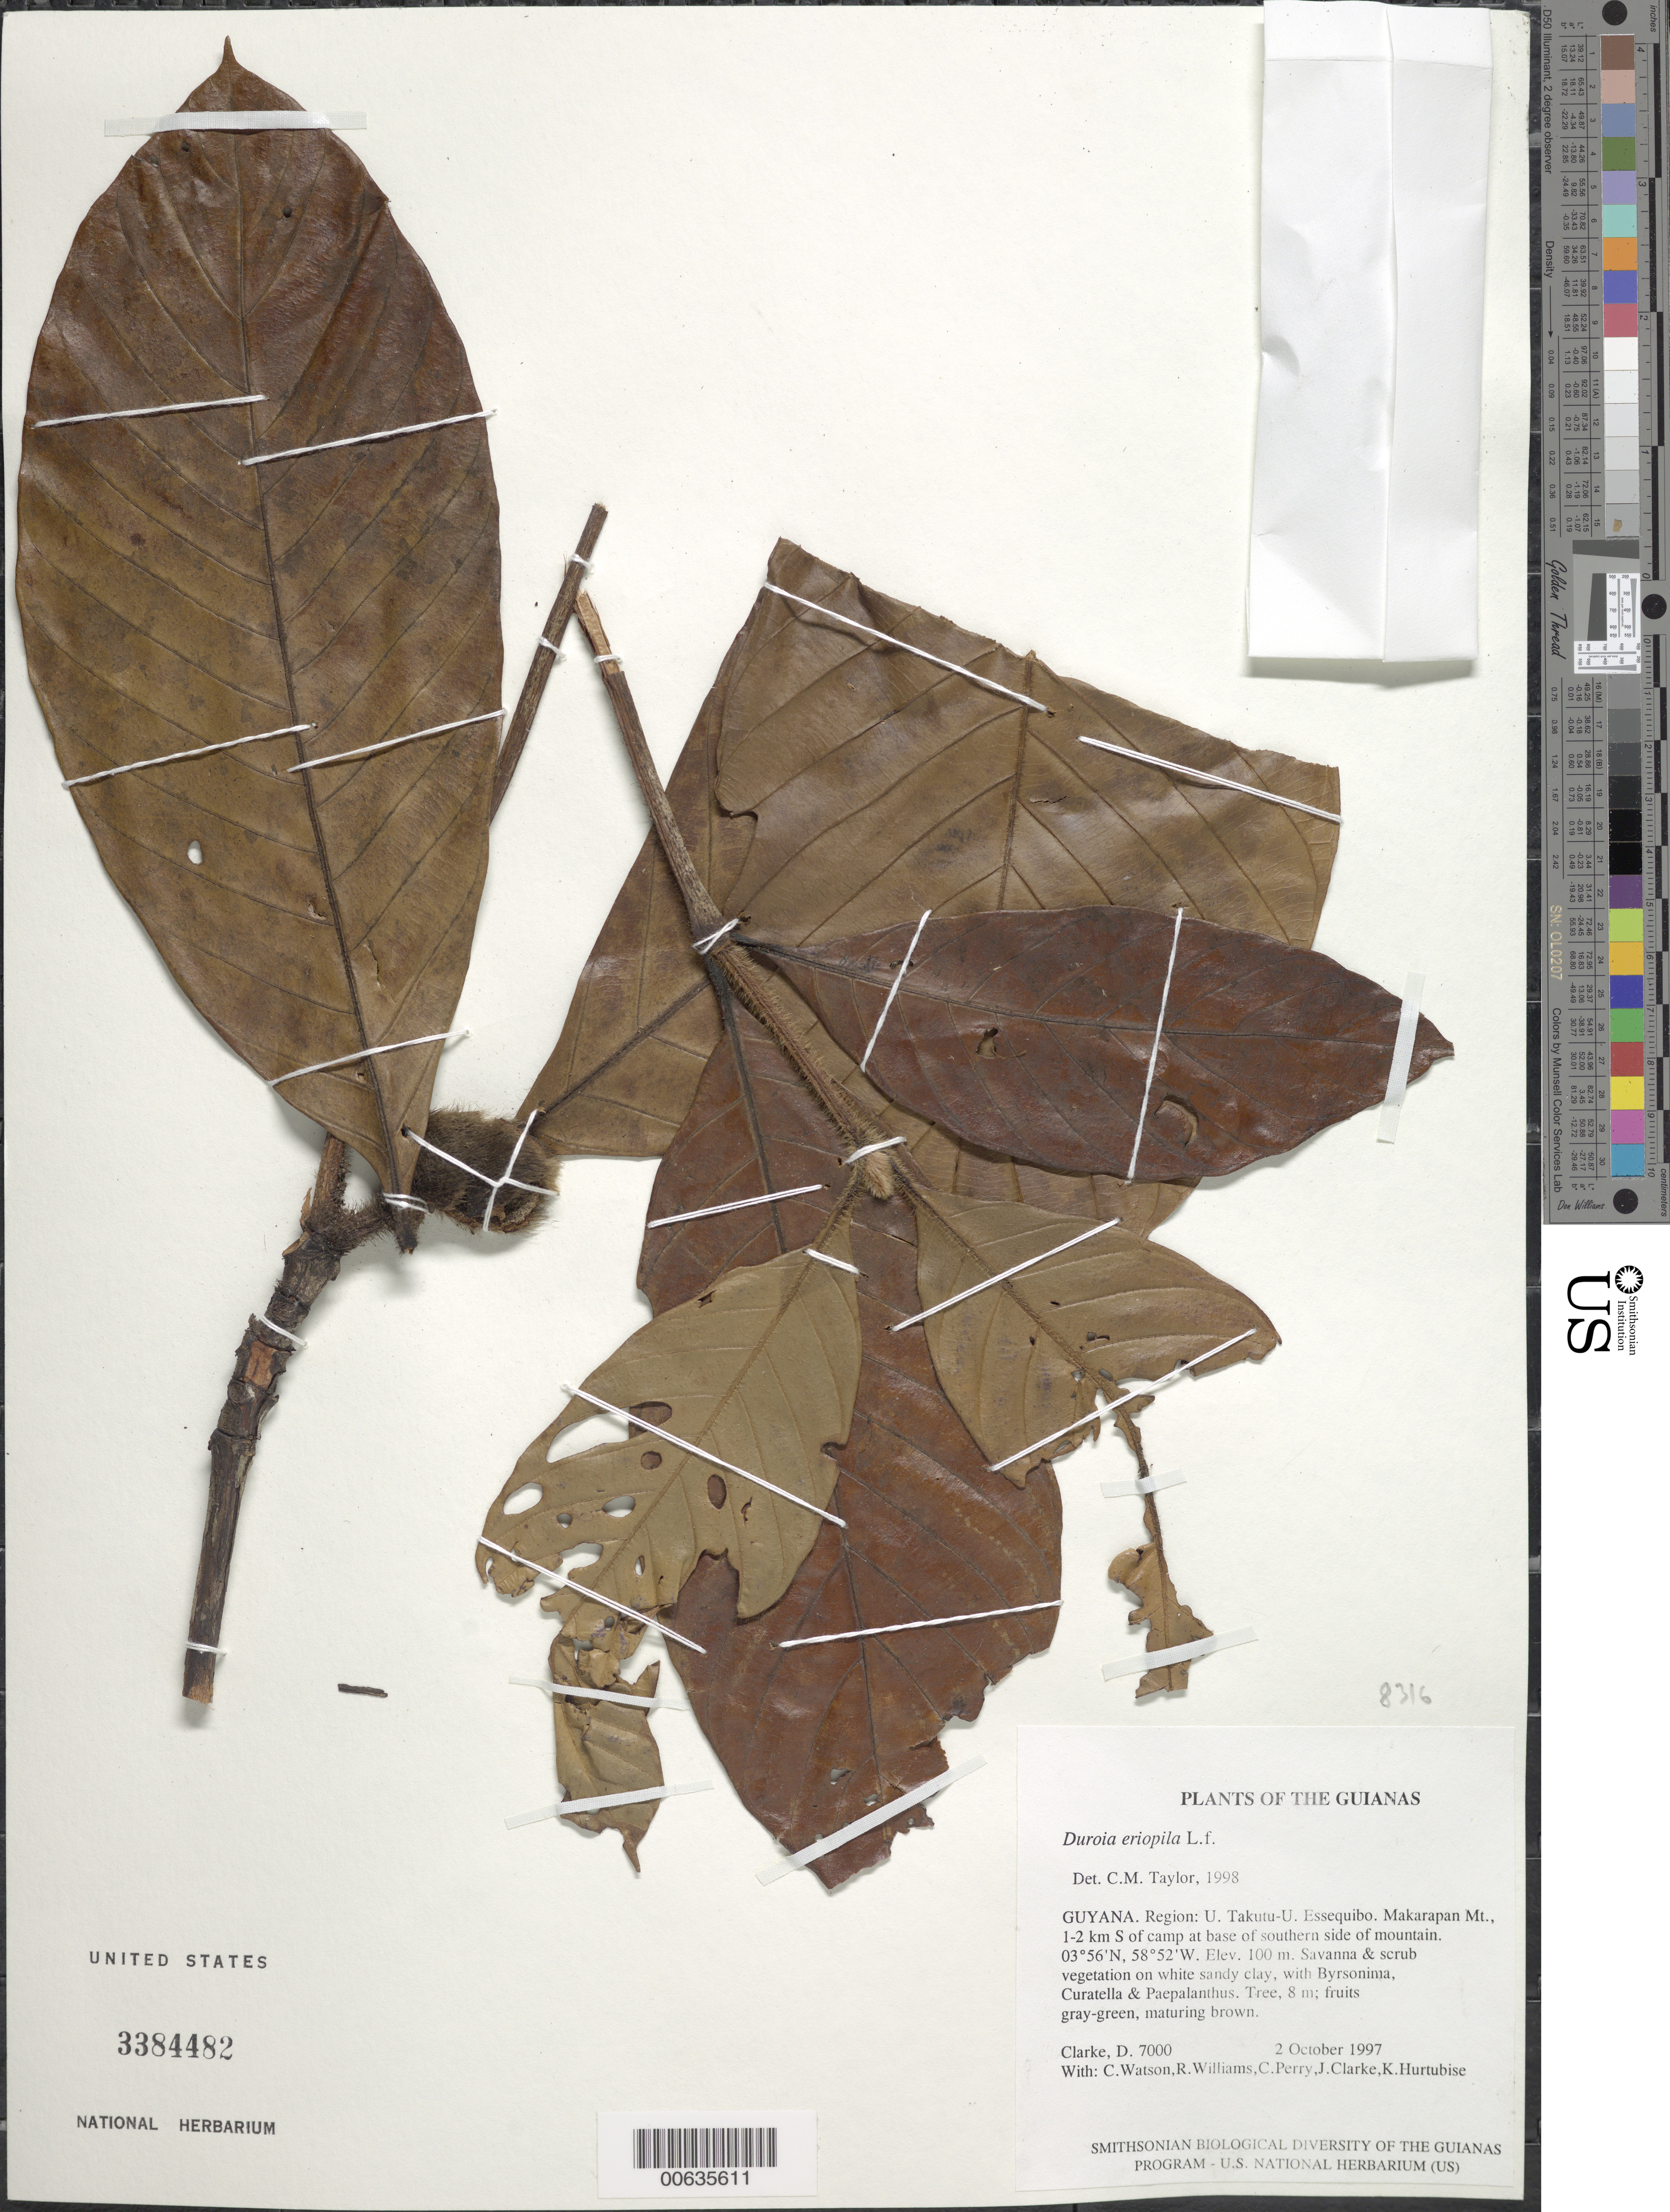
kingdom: Plantae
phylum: Tracheophyta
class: Magnoliopsida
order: Gentianales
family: Rubiaceae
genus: Duroia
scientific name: Duroia eriopila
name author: L. f.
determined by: Taylor, Charlotte M.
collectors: H. D. Clarke, C. Watson, R. Williams, C. Perry, J. Clarke & K. Hurtubise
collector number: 7000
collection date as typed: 2 October 1997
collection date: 1997-10-02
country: Guyana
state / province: U. Takutu-U. Essequibo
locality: Makarapan Mt., 1-2 km S of camp at base of southern side of mountain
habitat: Savanna & scrub vegetation on white sandy clay, with Byrsonima, Curatella & Paepalanthus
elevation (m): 100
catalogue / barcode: US 3384482